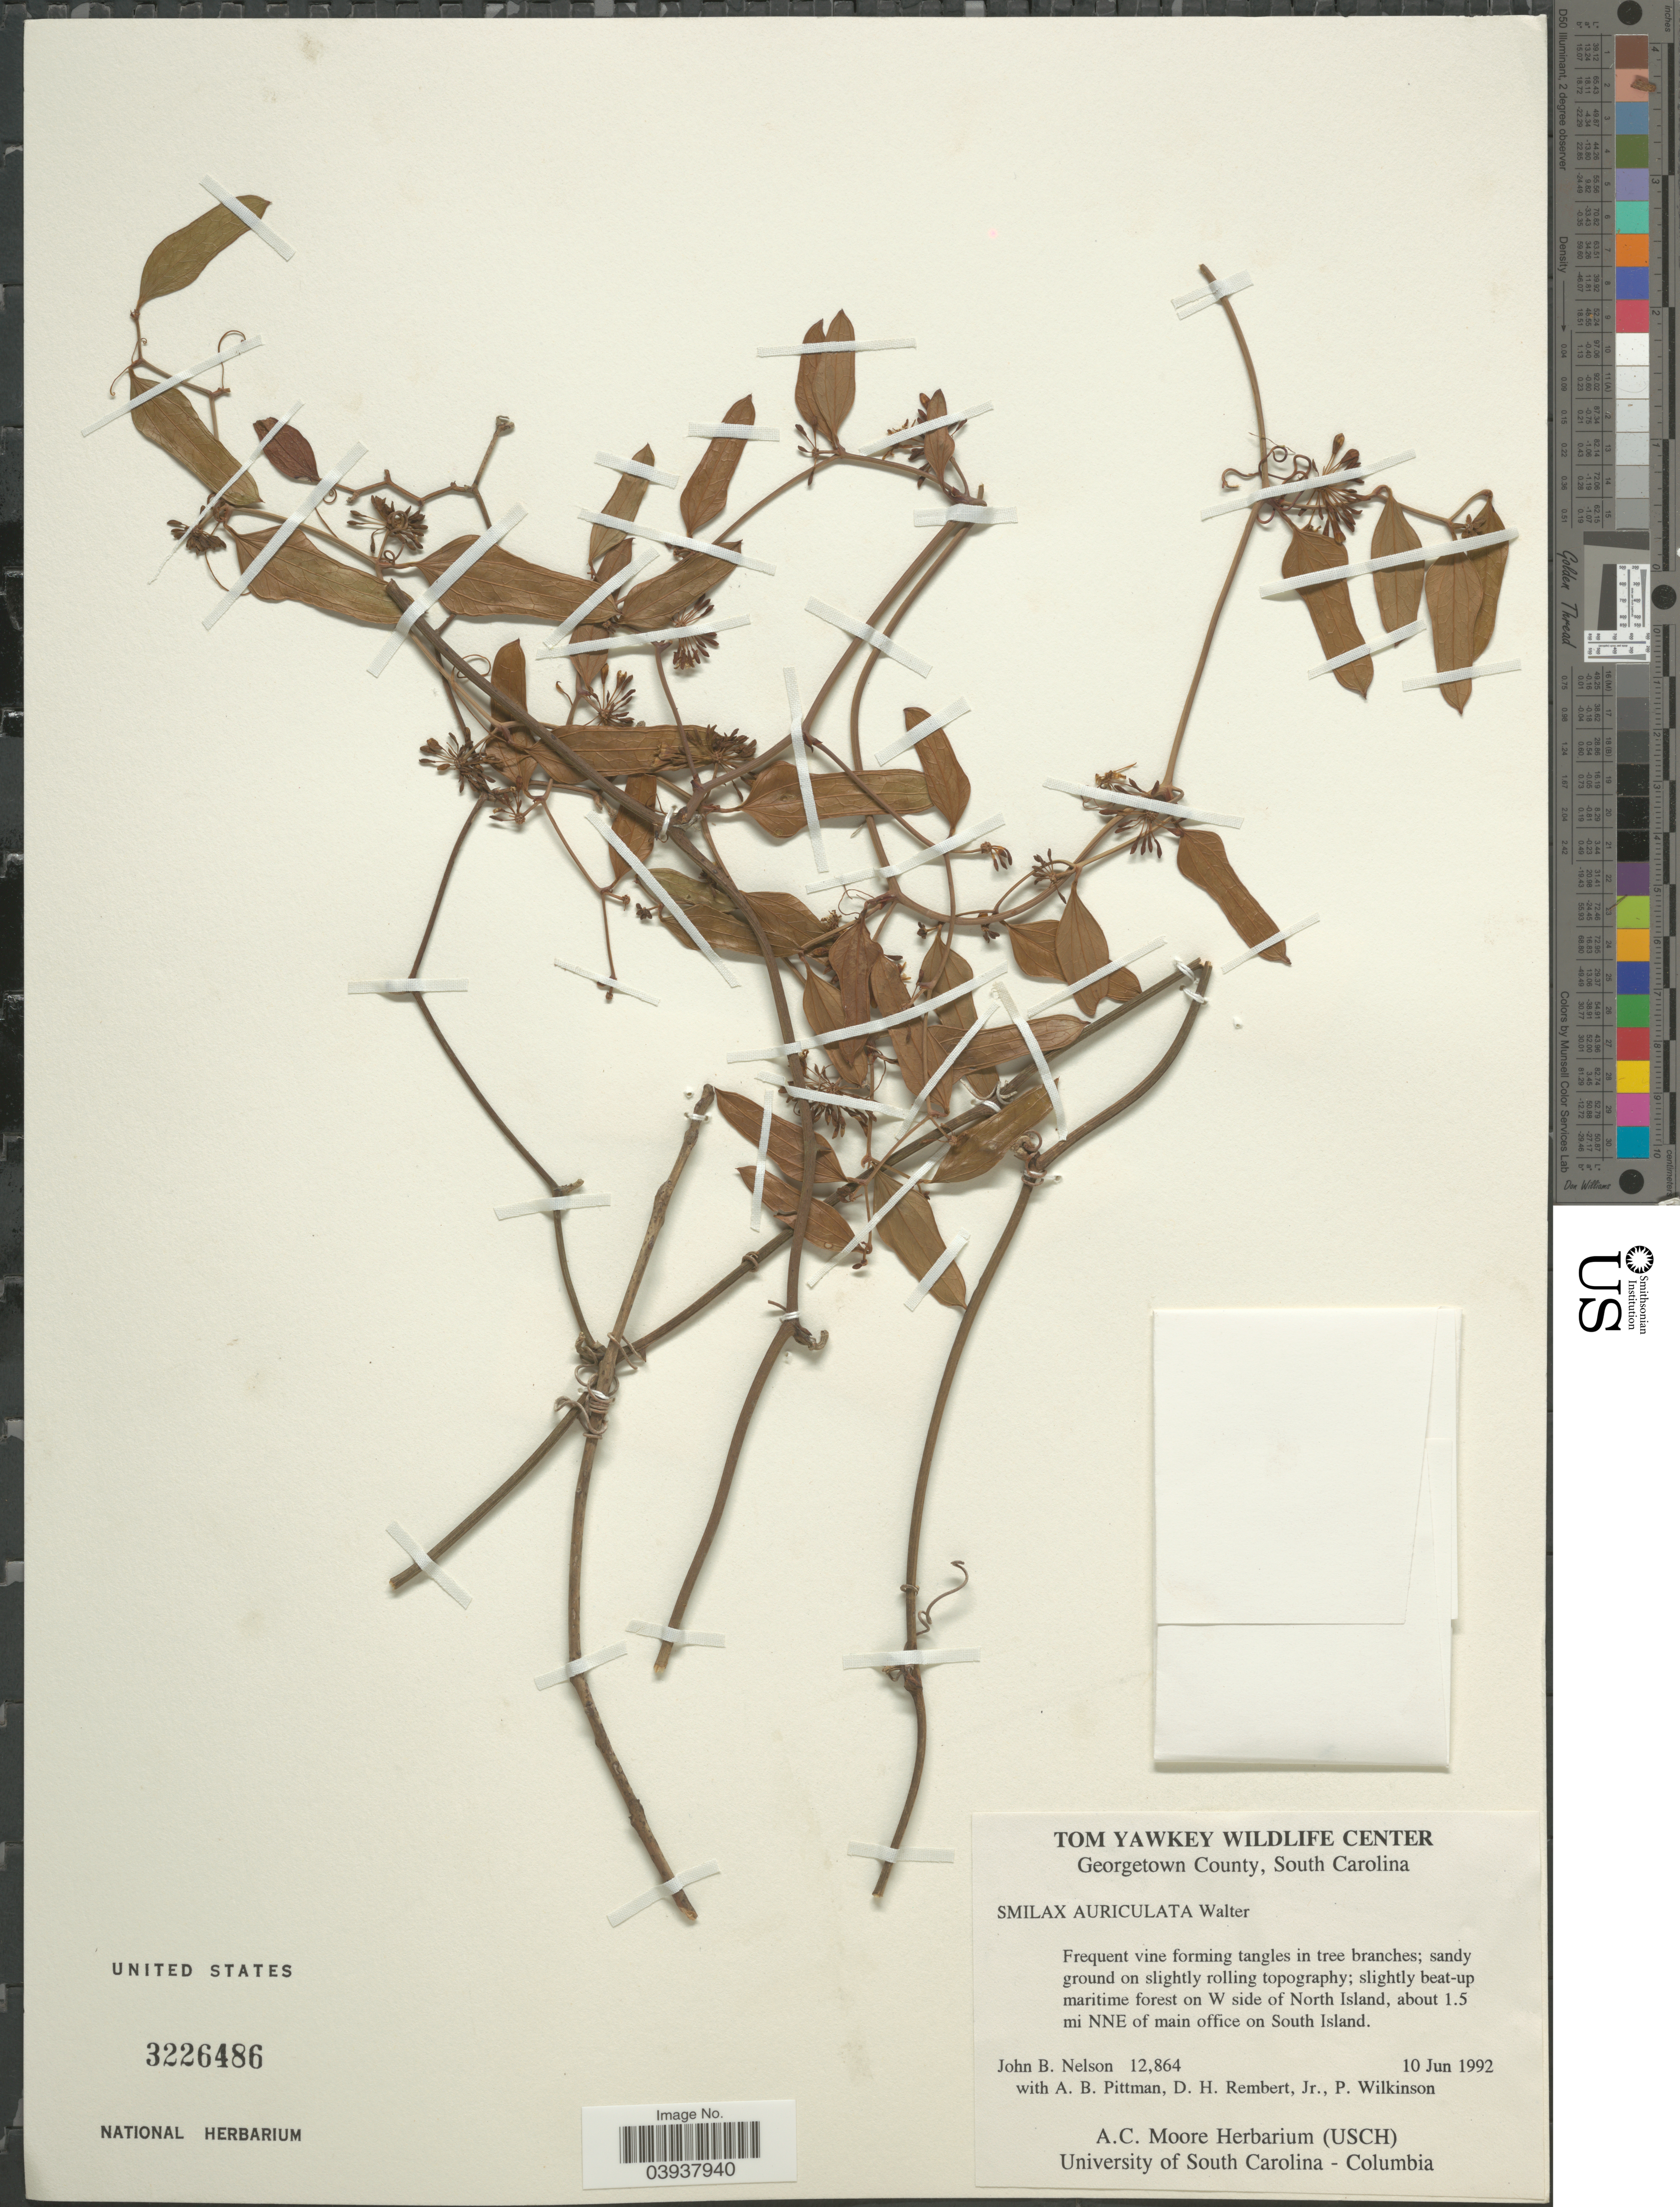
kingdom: Plantae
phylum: Tracheophyta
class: Liliopsida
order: Liliales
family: Smilacaceae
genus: Smilax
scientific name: Smilax auriculata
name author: Walter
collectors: J. B. Nelson, A. B. Pittman, D. Rembert & P. Wilkinson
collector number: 12864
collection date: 1992-06-10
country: United States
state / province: South Carolina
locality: Tom Yawkey Wildlife Center. Georgetown County. Slightly beat-up maritime forest on W side of North Island, about 1.5 mi NNE of main office on South Island.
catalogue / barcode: US 3226486